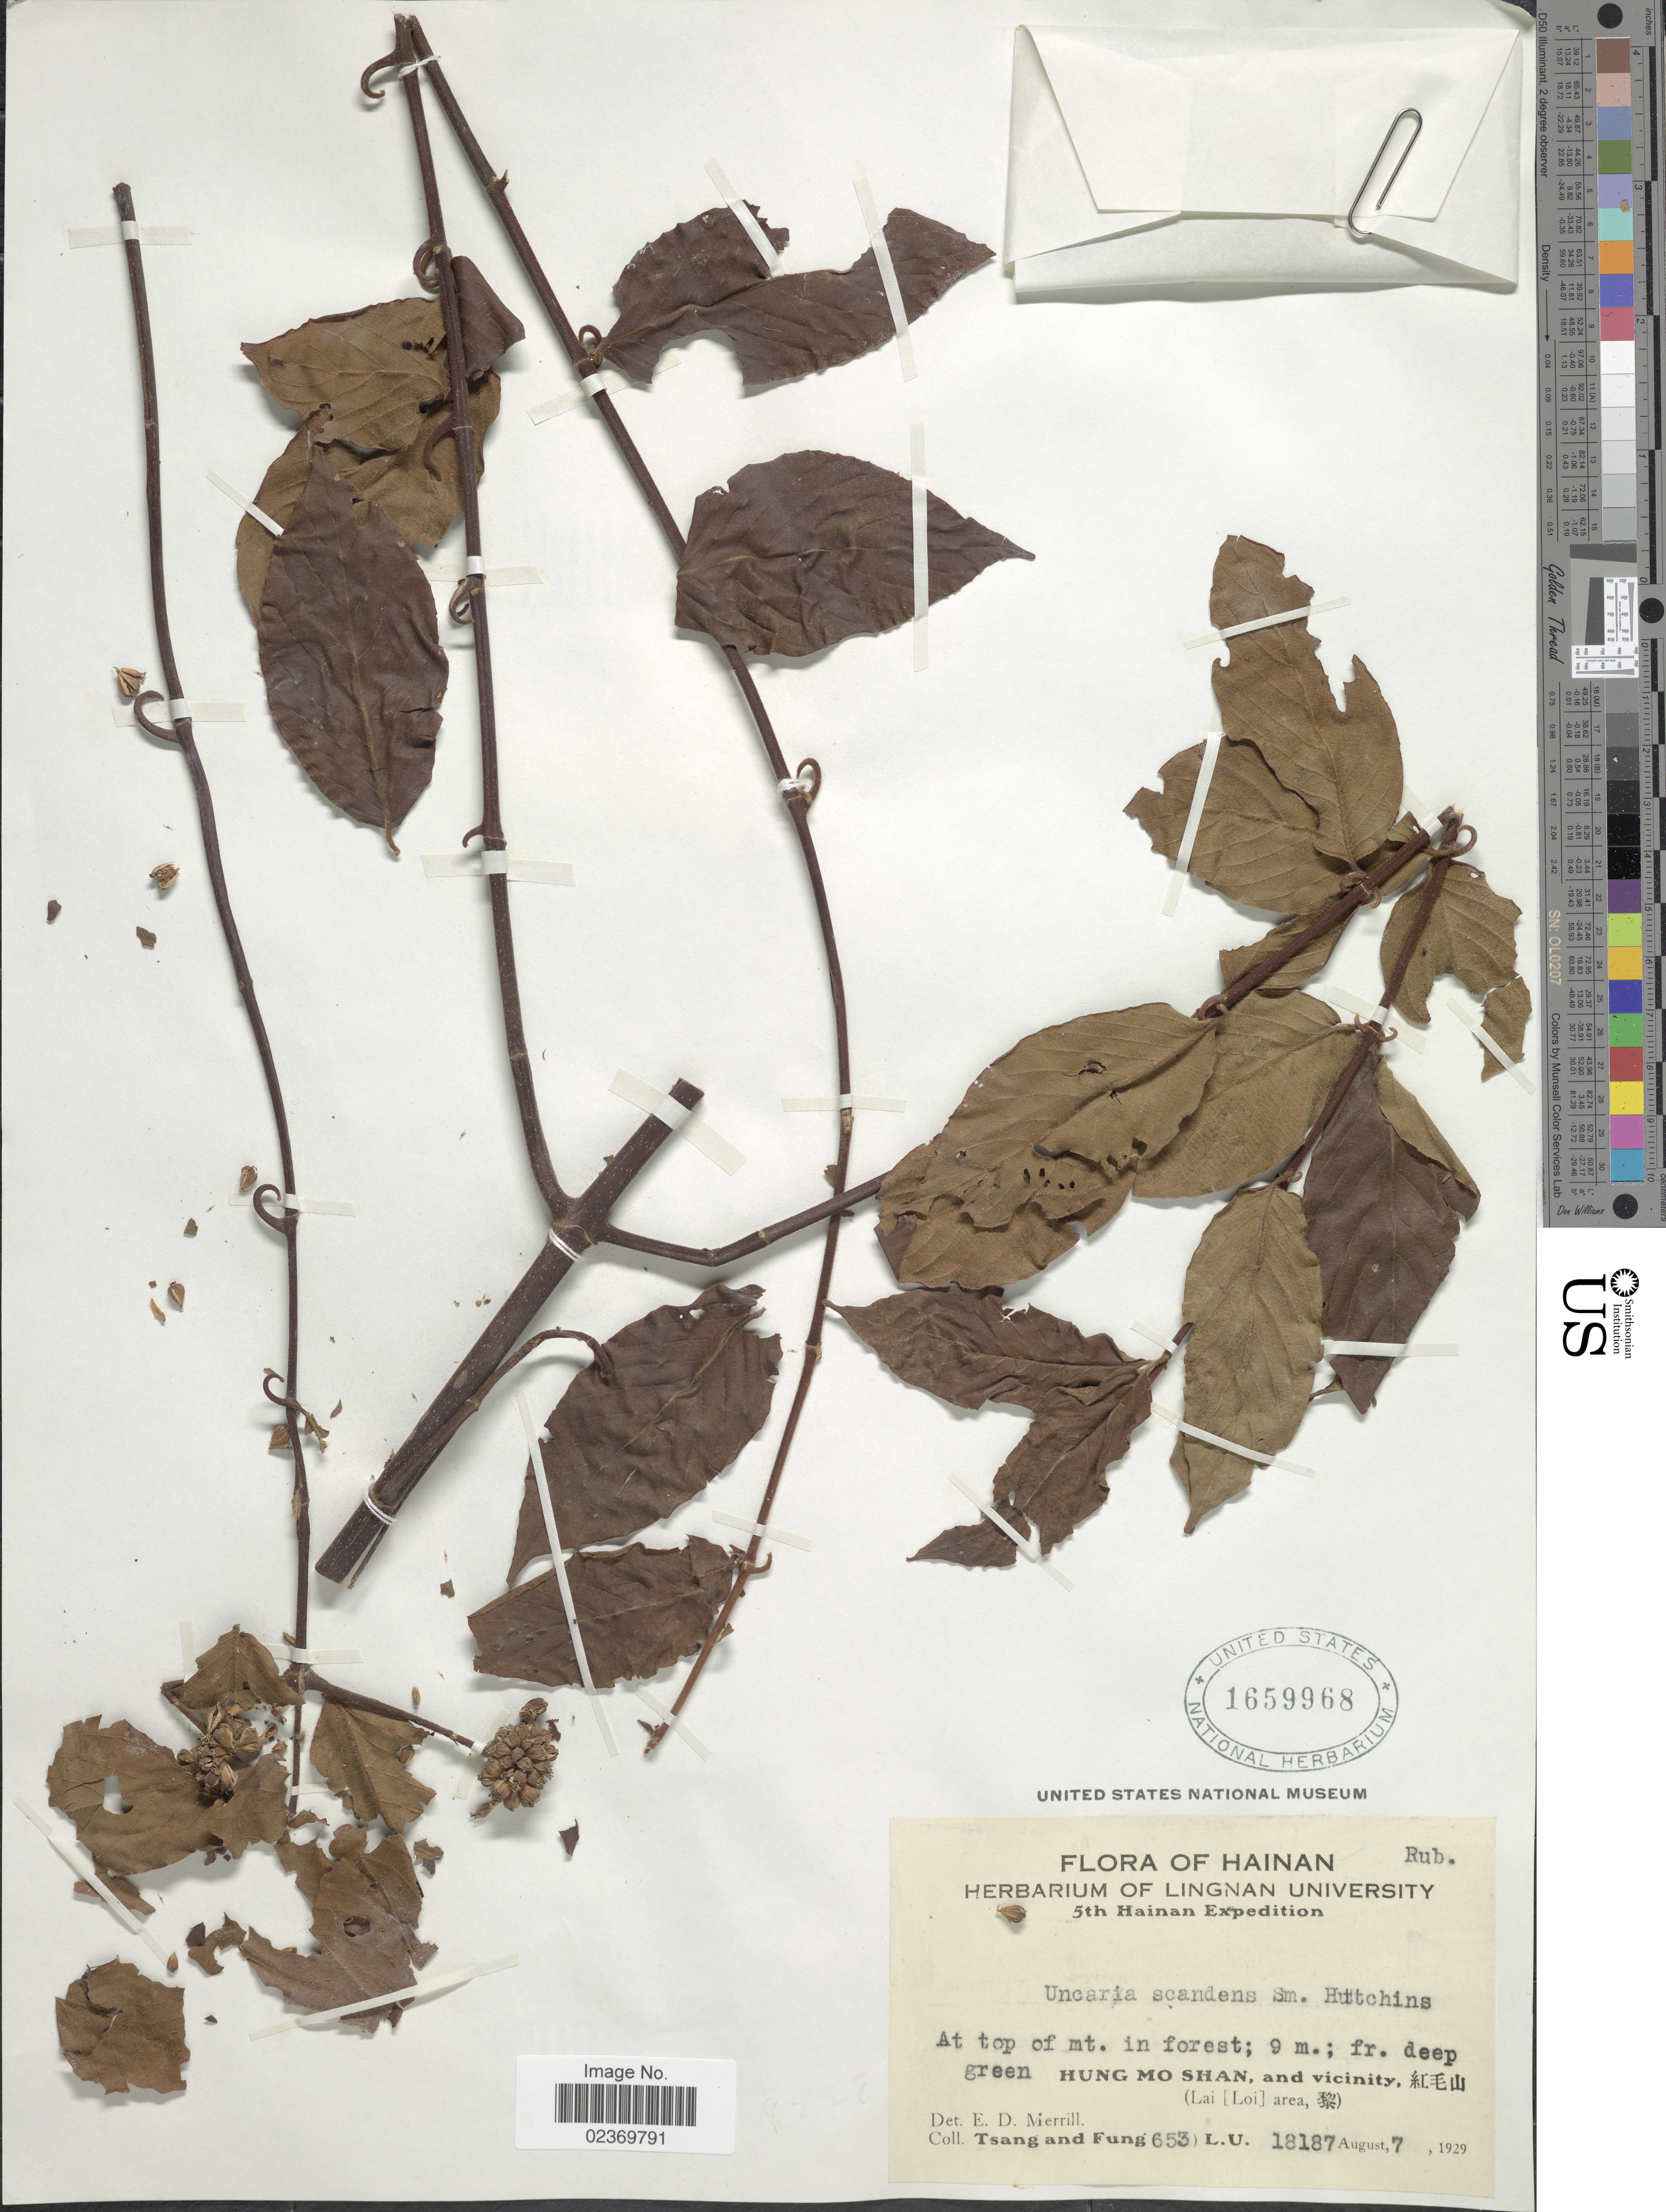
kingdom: Plantae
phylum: Tracheophyta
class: Magnoliopsida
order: Gentianales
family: Rubiaceae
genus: Uncaria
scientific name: Uncaria scandens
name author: (Sm.) Hutch.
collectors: -- Tsang & Fung, --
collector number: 653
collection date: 1927-08-07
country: China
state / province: Hainan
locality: At top of mt. in forest. Hung Mo Shan, and vicinity (Lai [Loi] area)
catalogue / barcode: US 1659968